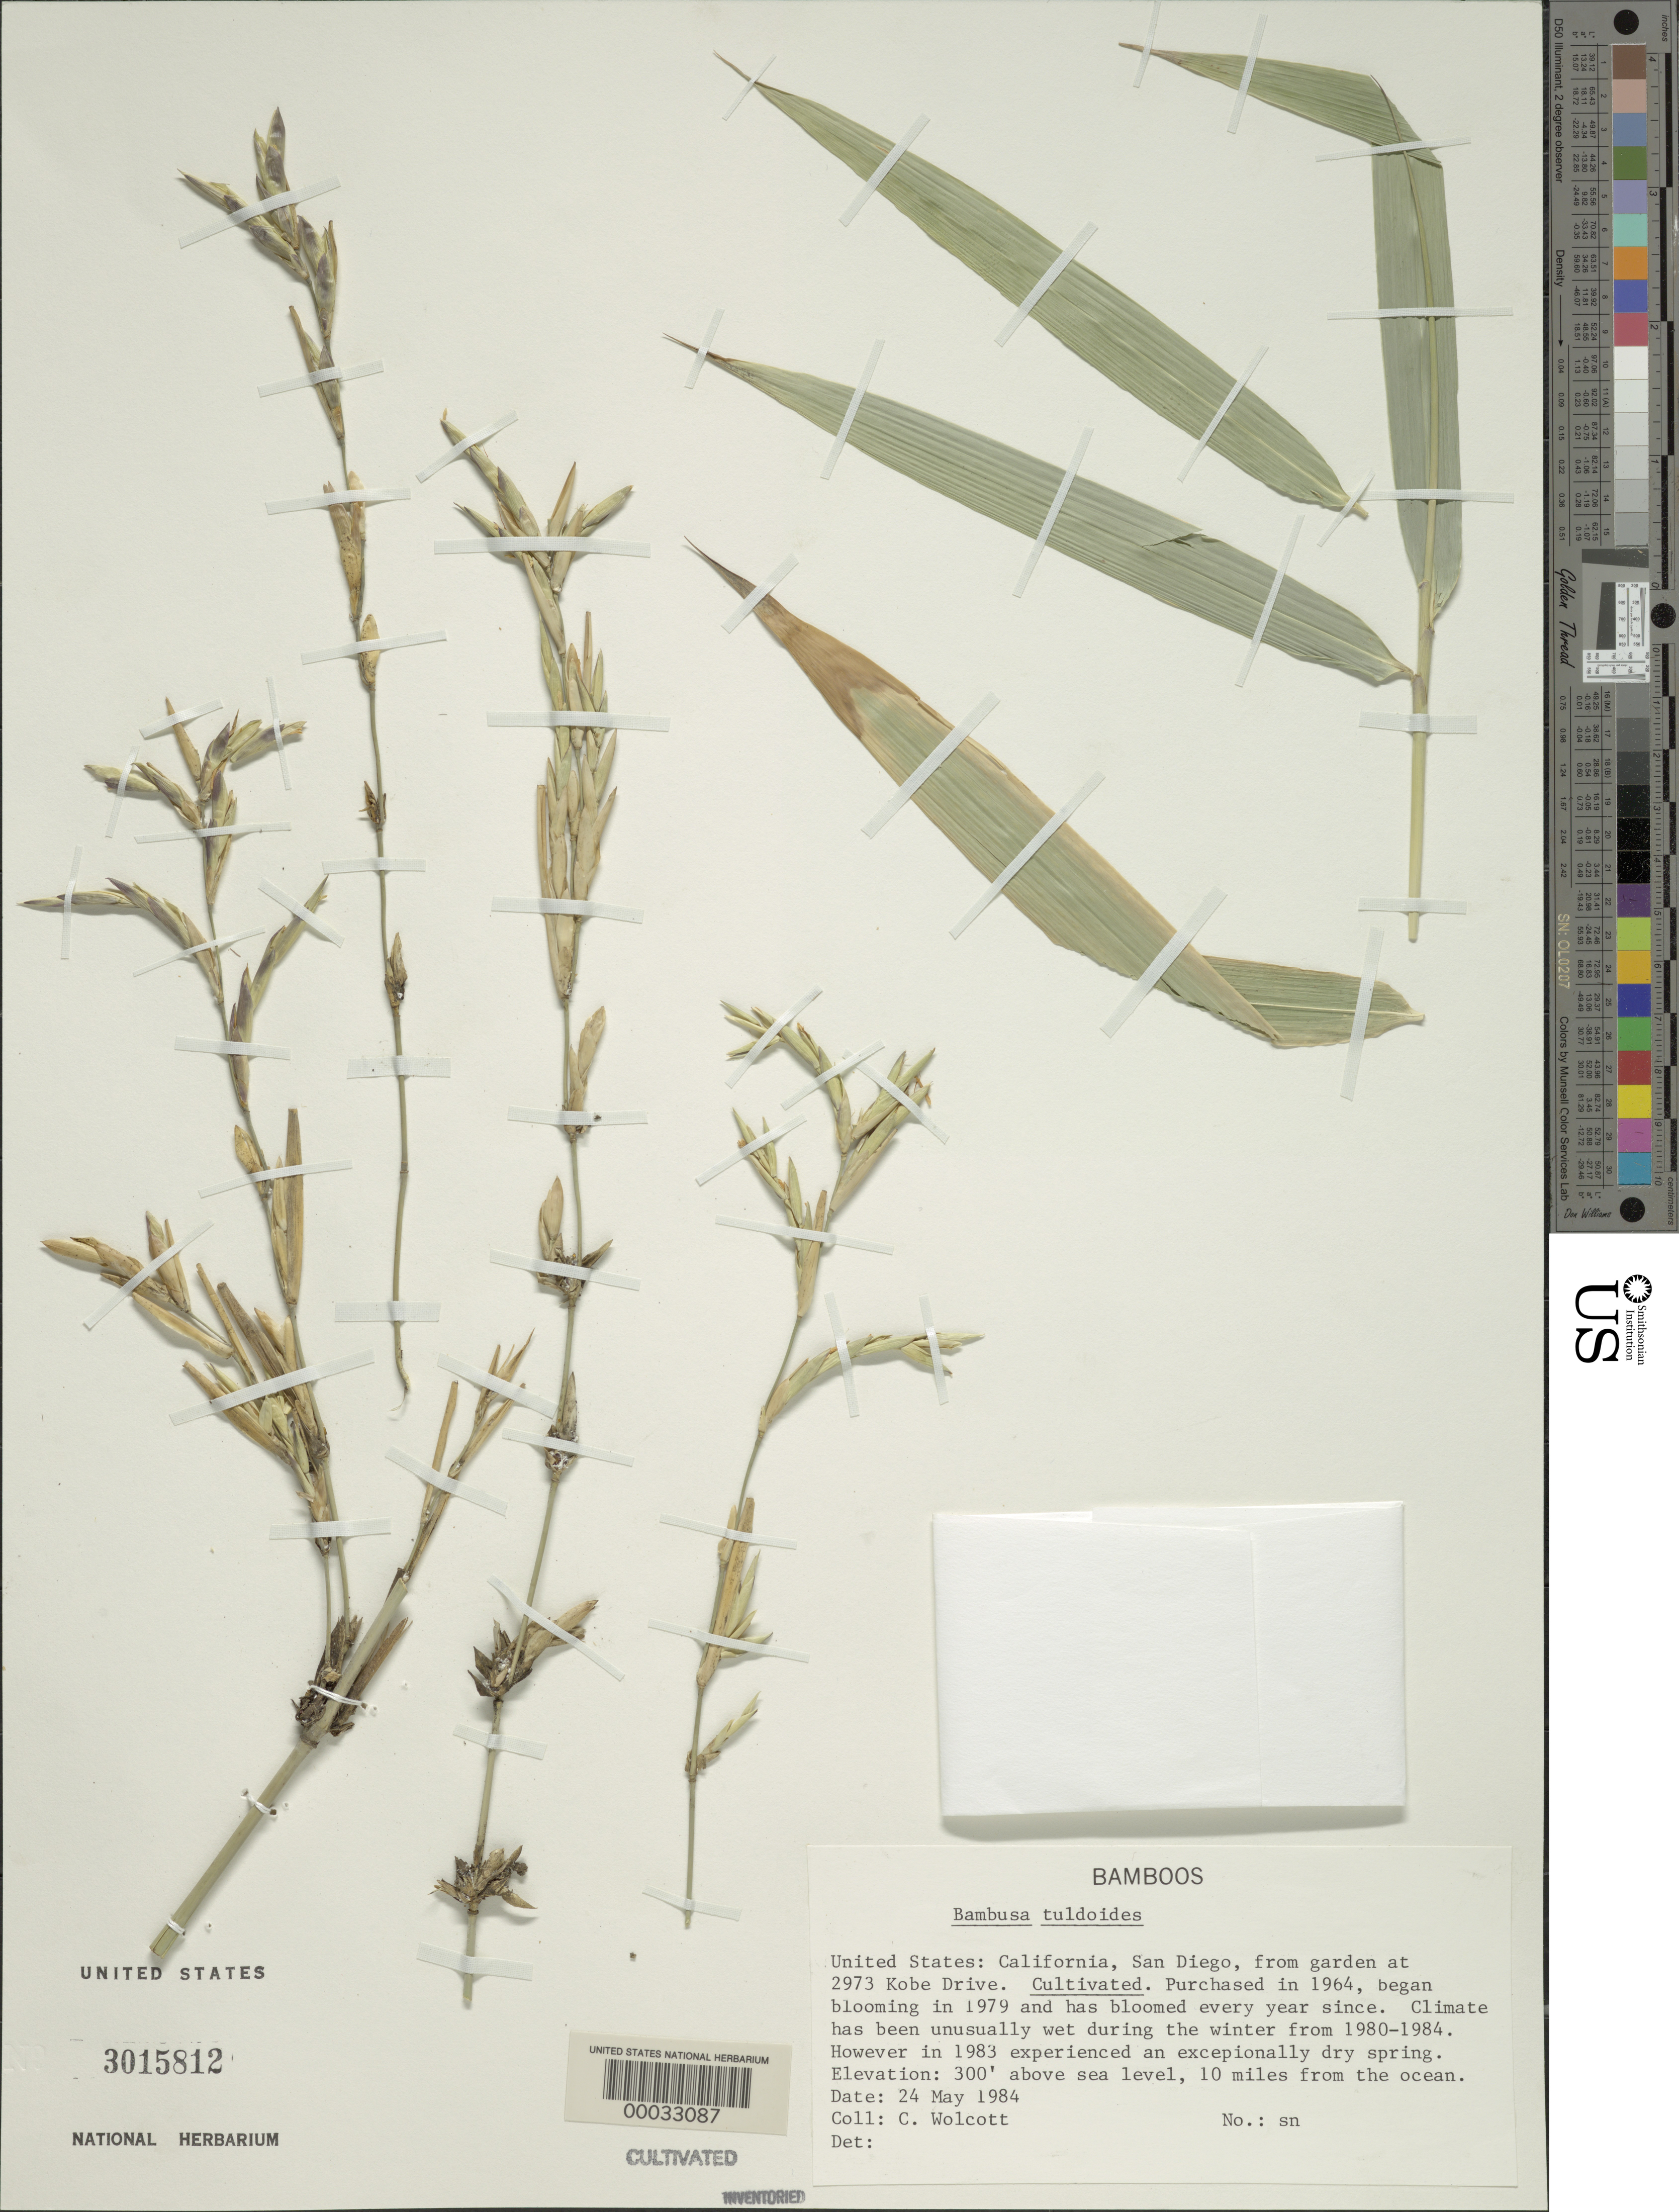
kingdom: Plantae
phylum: Tracheophyta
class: Liliopsida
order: Poales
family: Poaceae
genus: Bambusa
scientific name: Bambusa tuldoides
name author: Munro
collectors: C. Wolcott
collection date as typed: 24 May 1984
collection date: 1984-05-24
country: United States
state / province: California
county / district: San Diego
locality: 2973 kobe drive, san diego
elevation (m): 92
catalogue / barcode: US 3015812